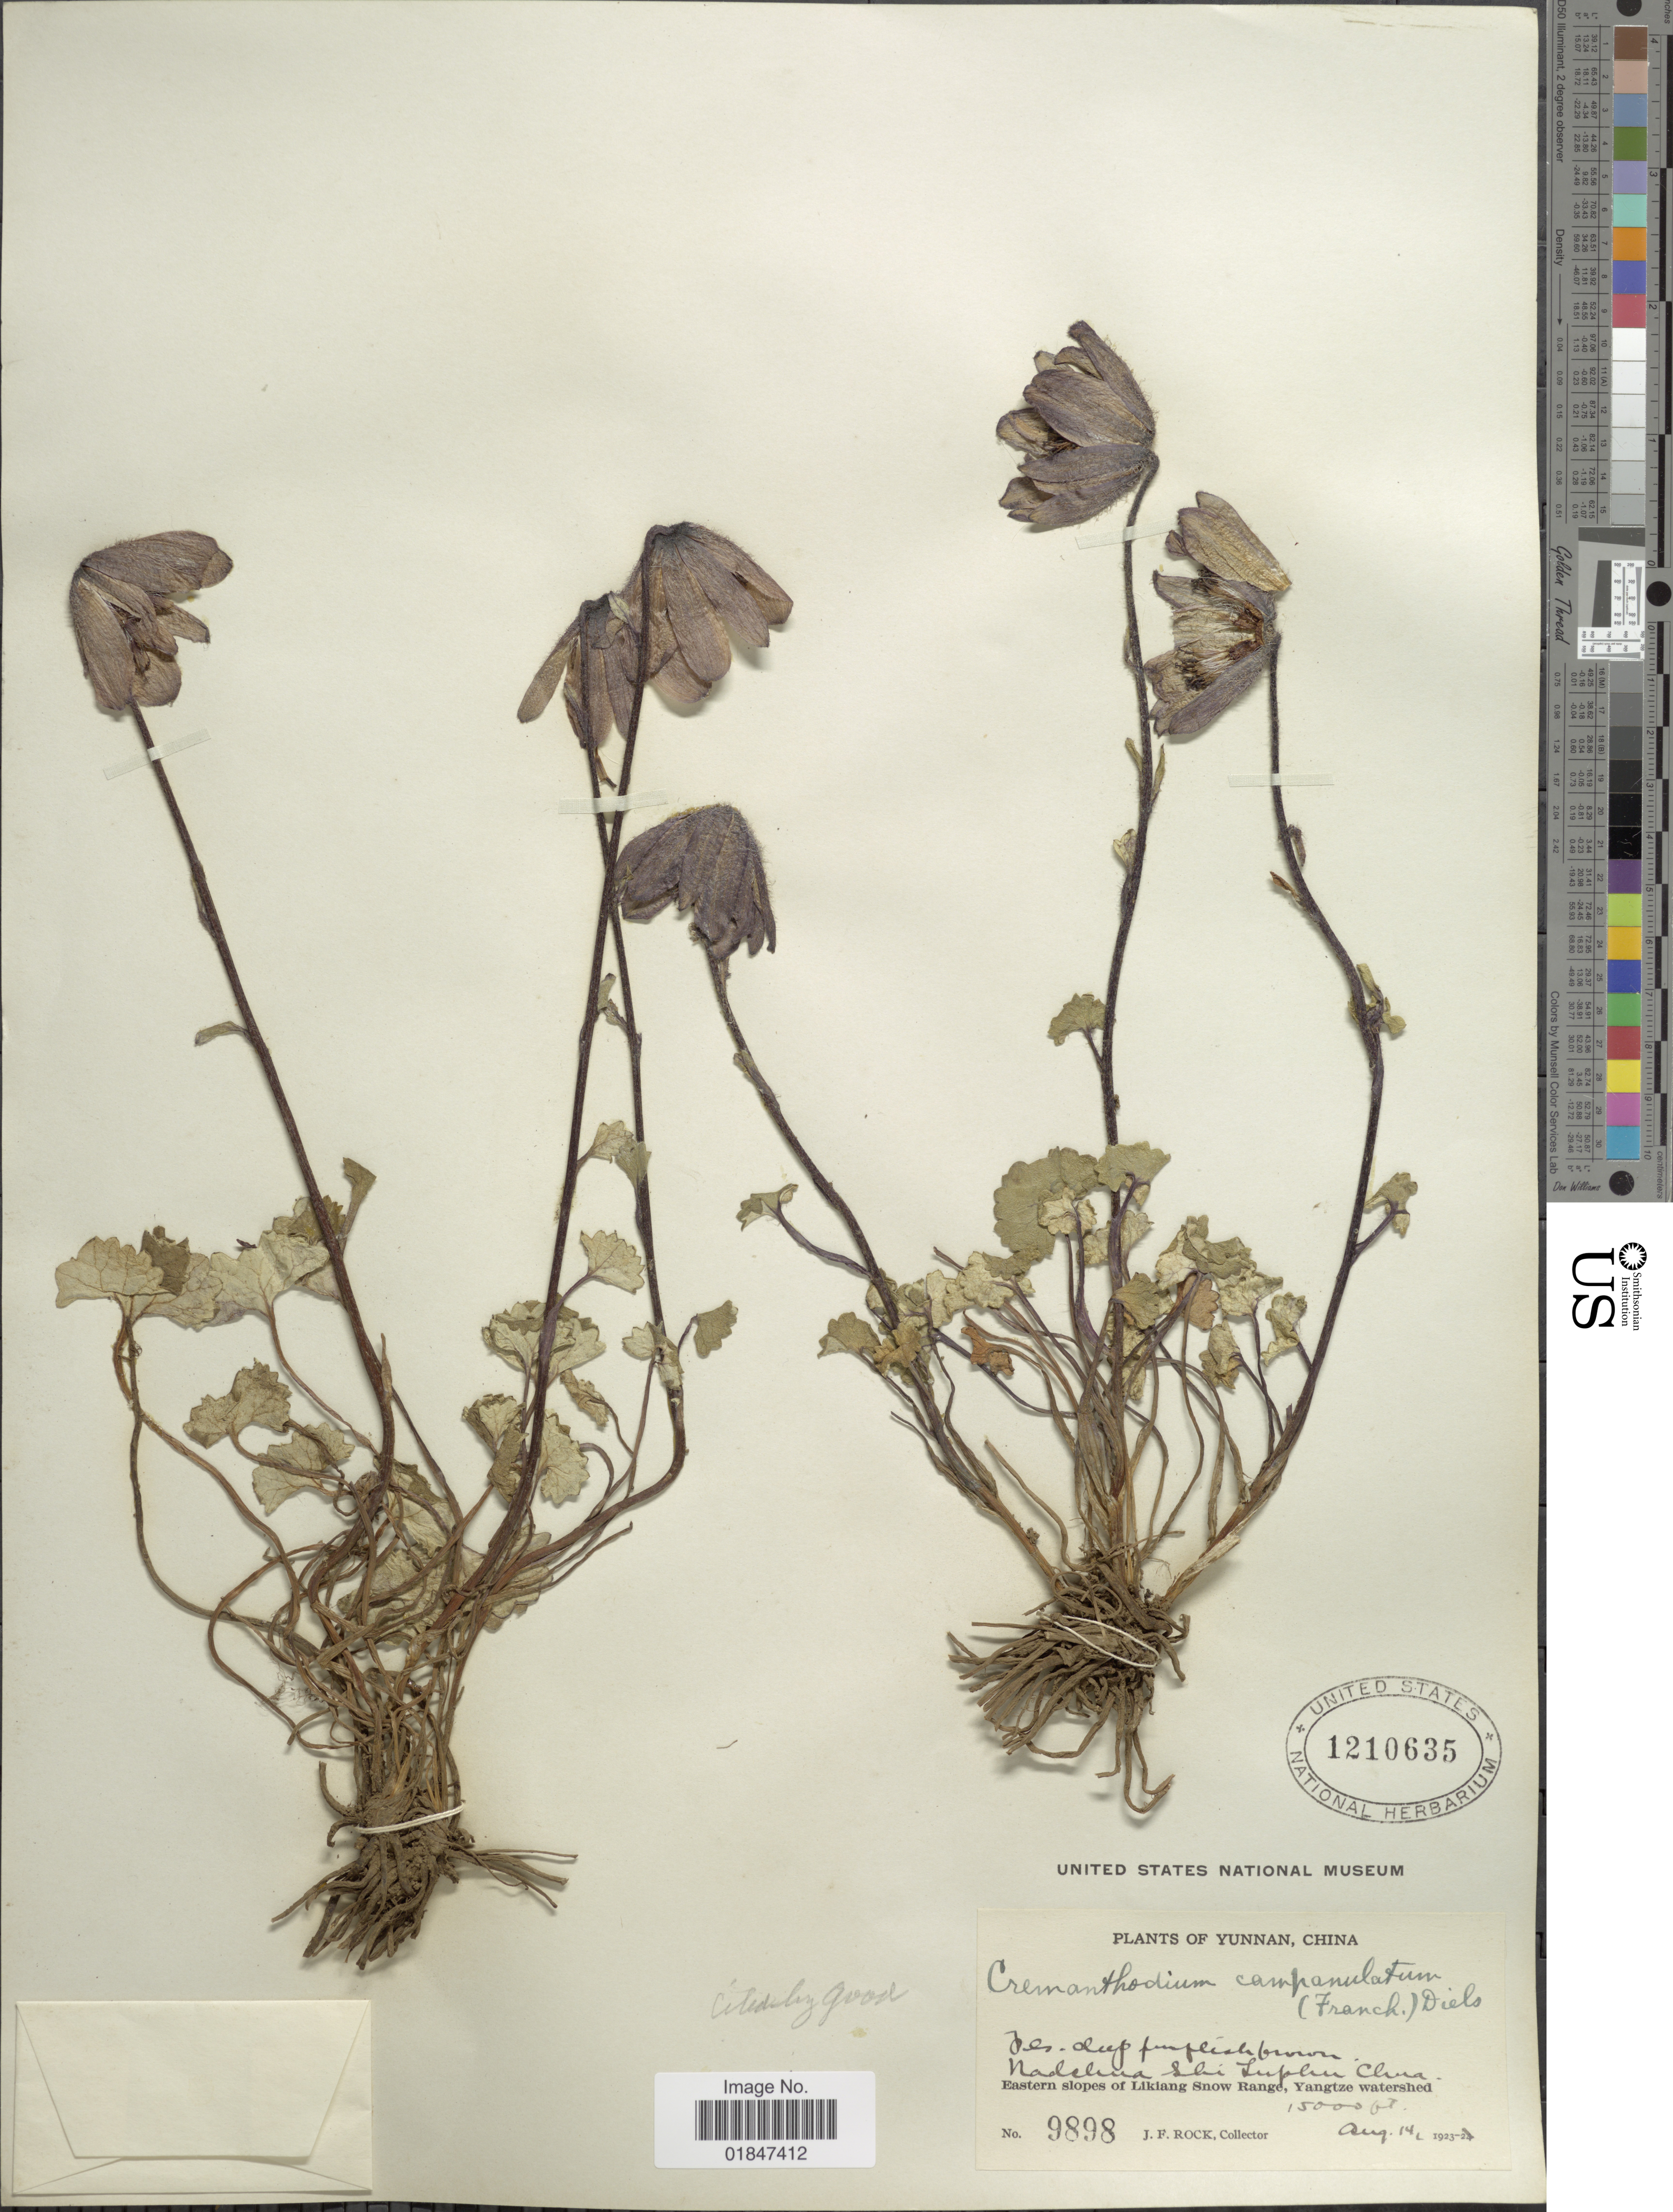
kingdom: Plantae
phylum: Tracheophyta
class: Magnoliopsida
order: Asterales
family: Asteraceae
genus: Cremanthodium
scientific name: Cremanthodium campanulatum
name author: Diels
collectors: J. Rock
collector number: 9898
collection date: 1923-08-14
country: China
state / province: Yunnan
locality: Nadchua Shi Luphu Chua, Eastern slopes of Likiang Snow Range, Yangtze watershed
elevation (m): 4572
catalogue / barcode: US 1210635